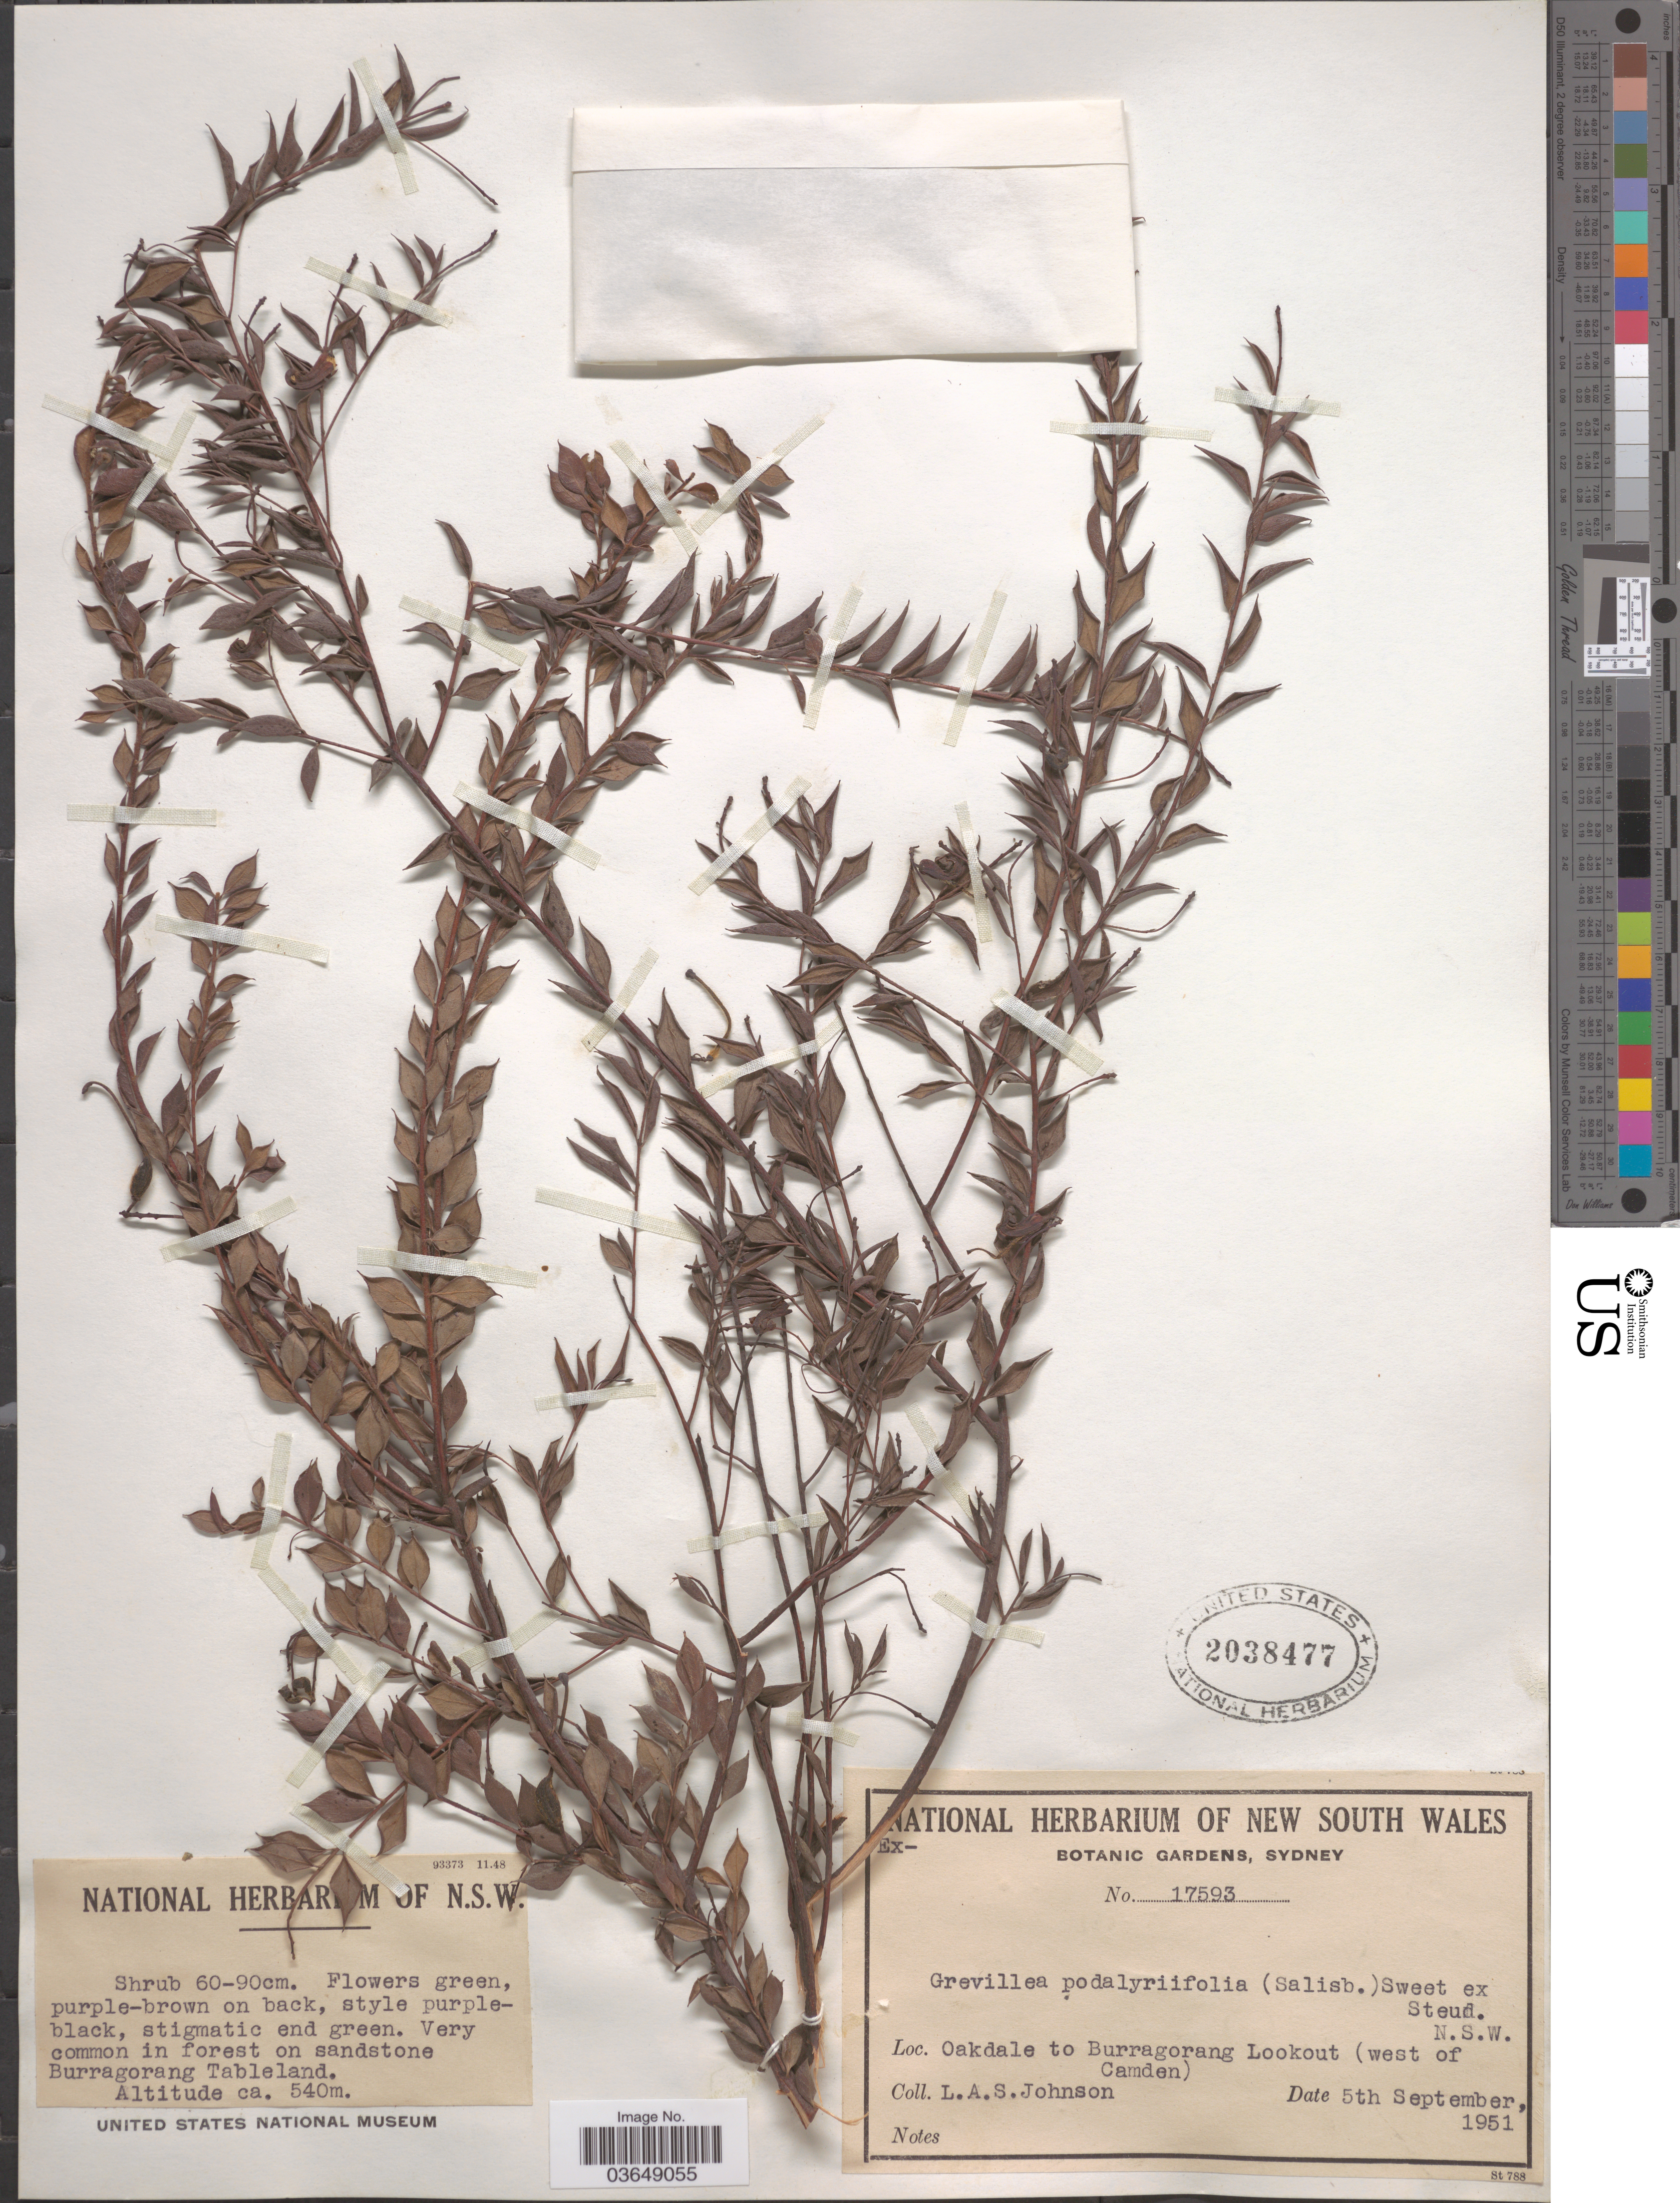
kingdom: Plantae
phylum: Tracheophyta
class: Magnoliopsida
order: Proteales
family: Proteaceae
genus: Grevillea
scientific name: Grevillea podalyriifolia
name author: Sweet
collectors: L. A. S. Johnson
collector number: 17593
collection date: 1951-09-05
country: Australia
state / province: New South Wales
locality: Oakdale to Burragorang Lookout (west of Camden).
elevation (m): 540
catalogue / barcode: US 2038477